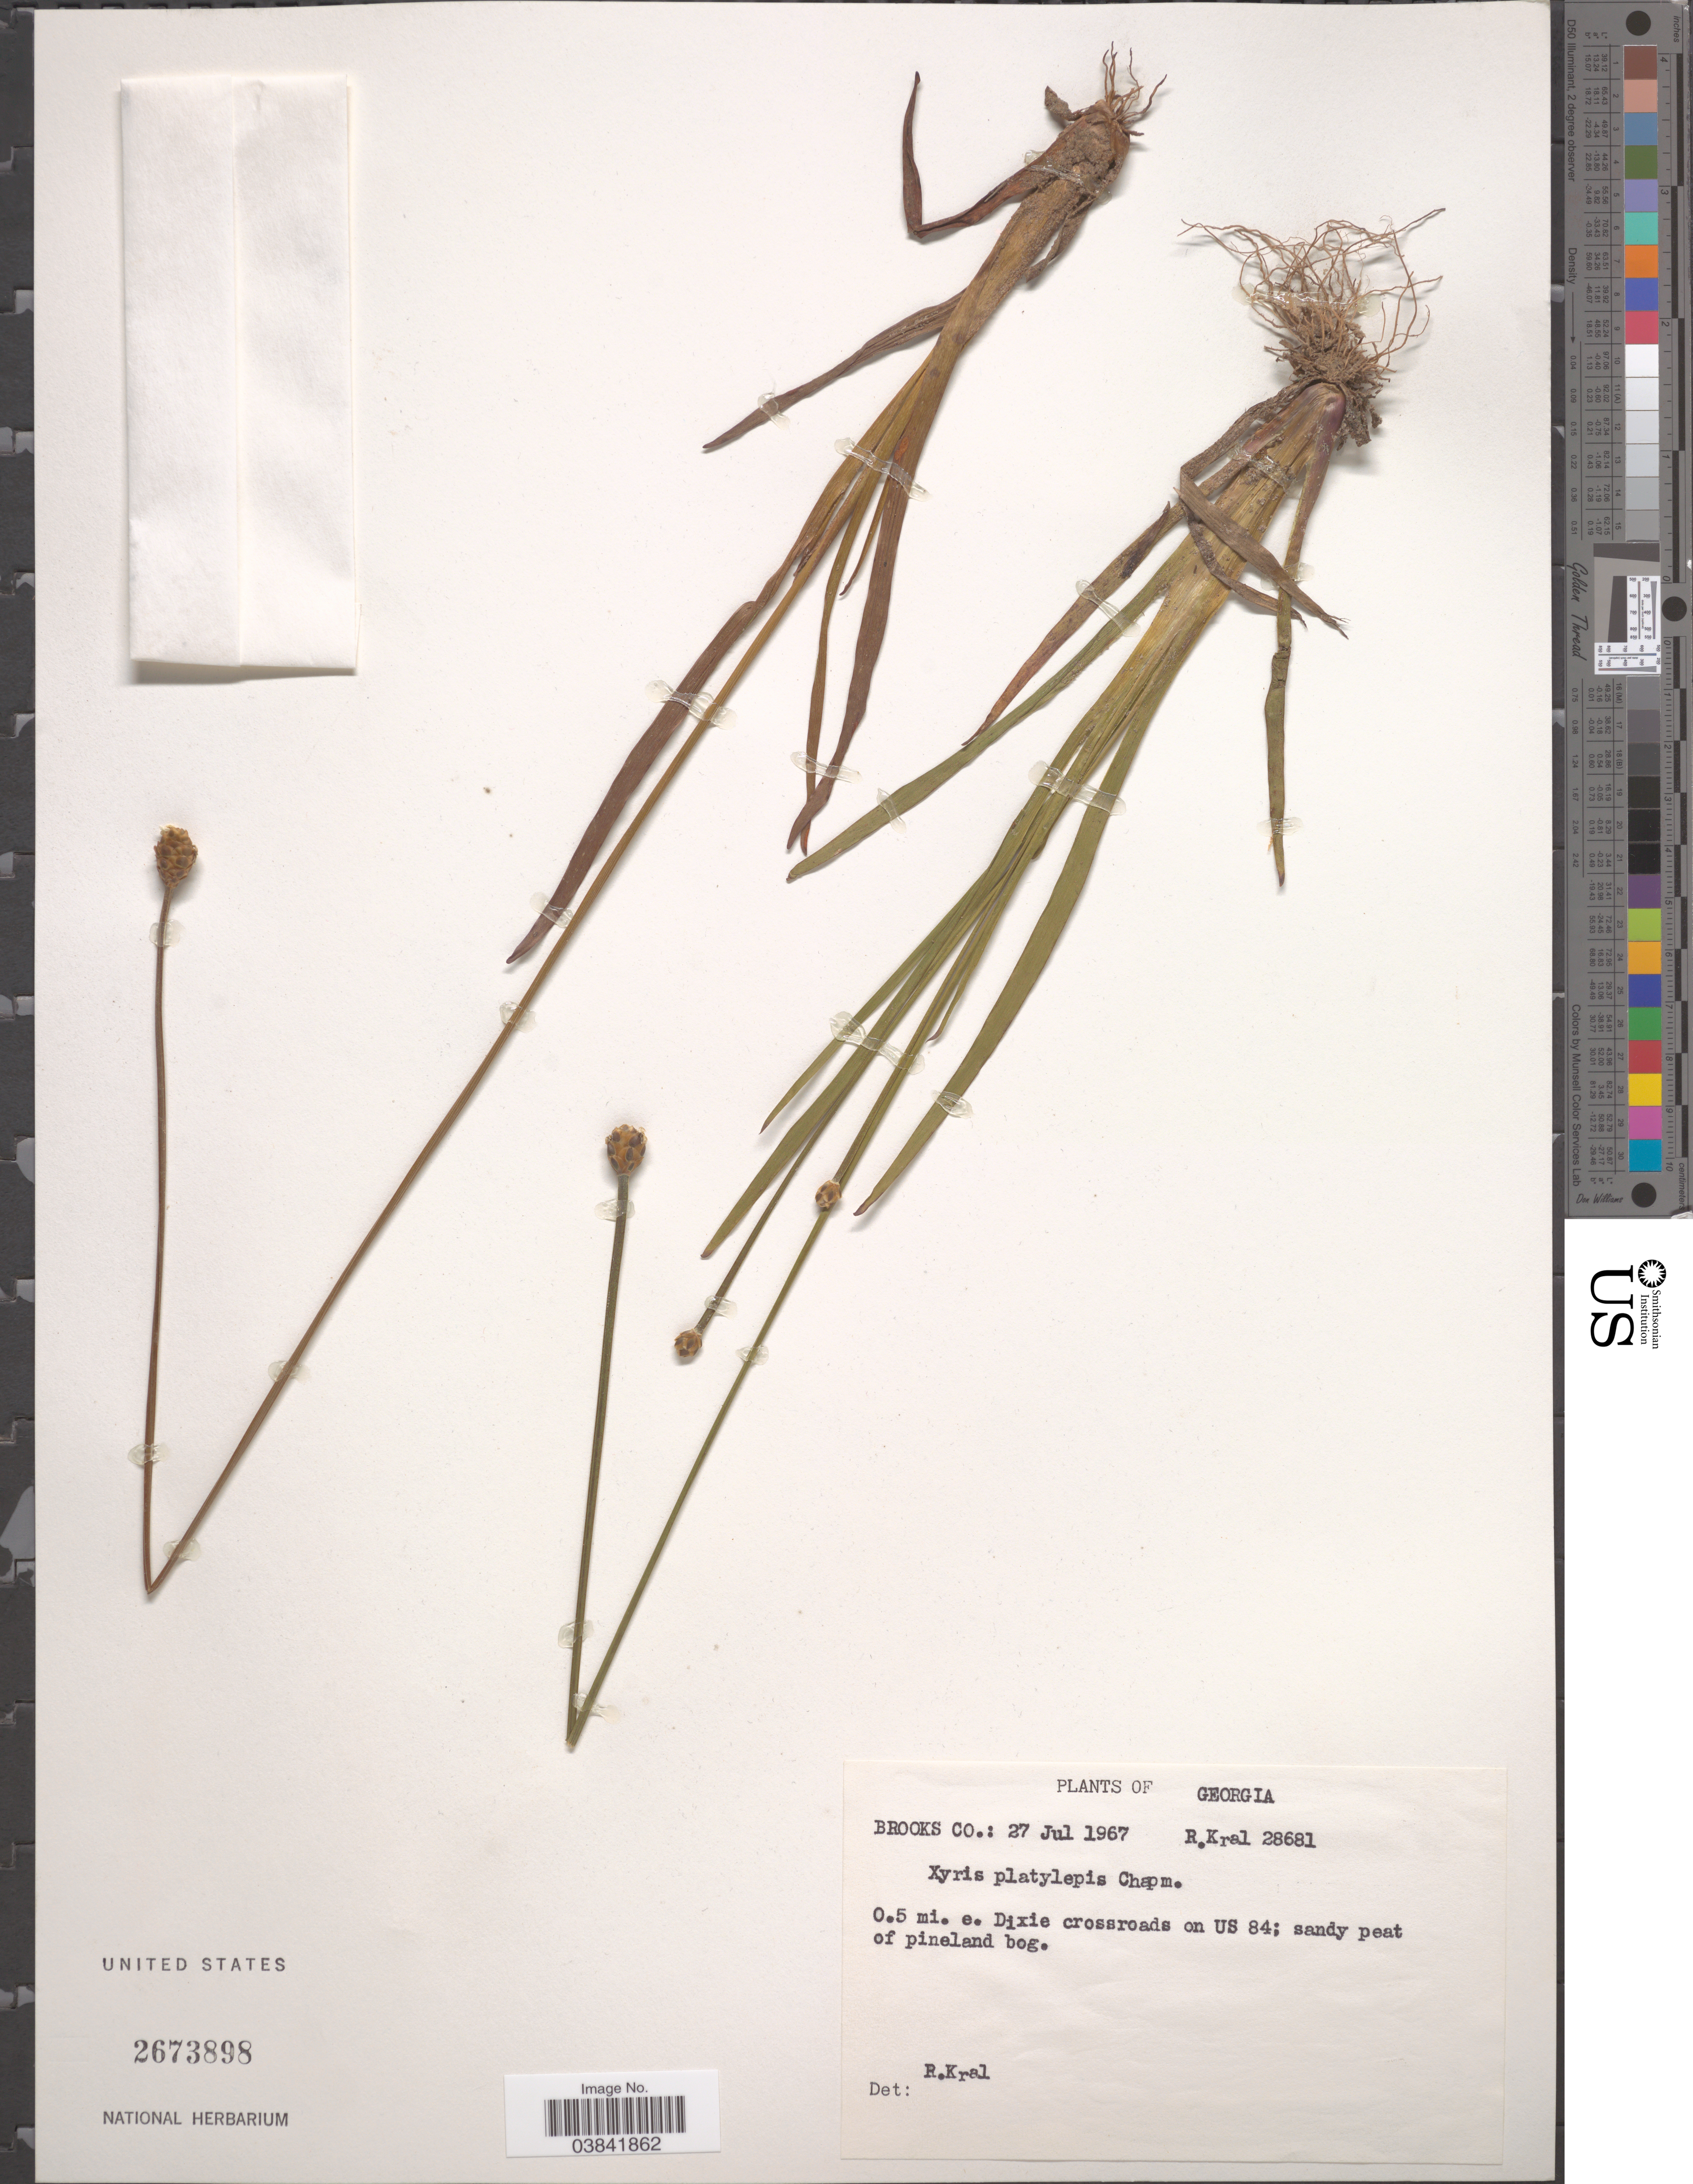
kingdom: Plantae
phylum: Tracheophyta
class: Liliopsida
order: Poales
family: Xyridaceae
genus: Xyris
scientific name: Xyris platylepis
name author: Chapm.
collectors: R. Kral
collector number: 28681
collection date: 1967-07-27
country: United States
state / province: Georgia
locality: Brooks Co.: 0.5 mi. e. Dixie crossroads on US 84.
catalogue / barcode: US 2673898